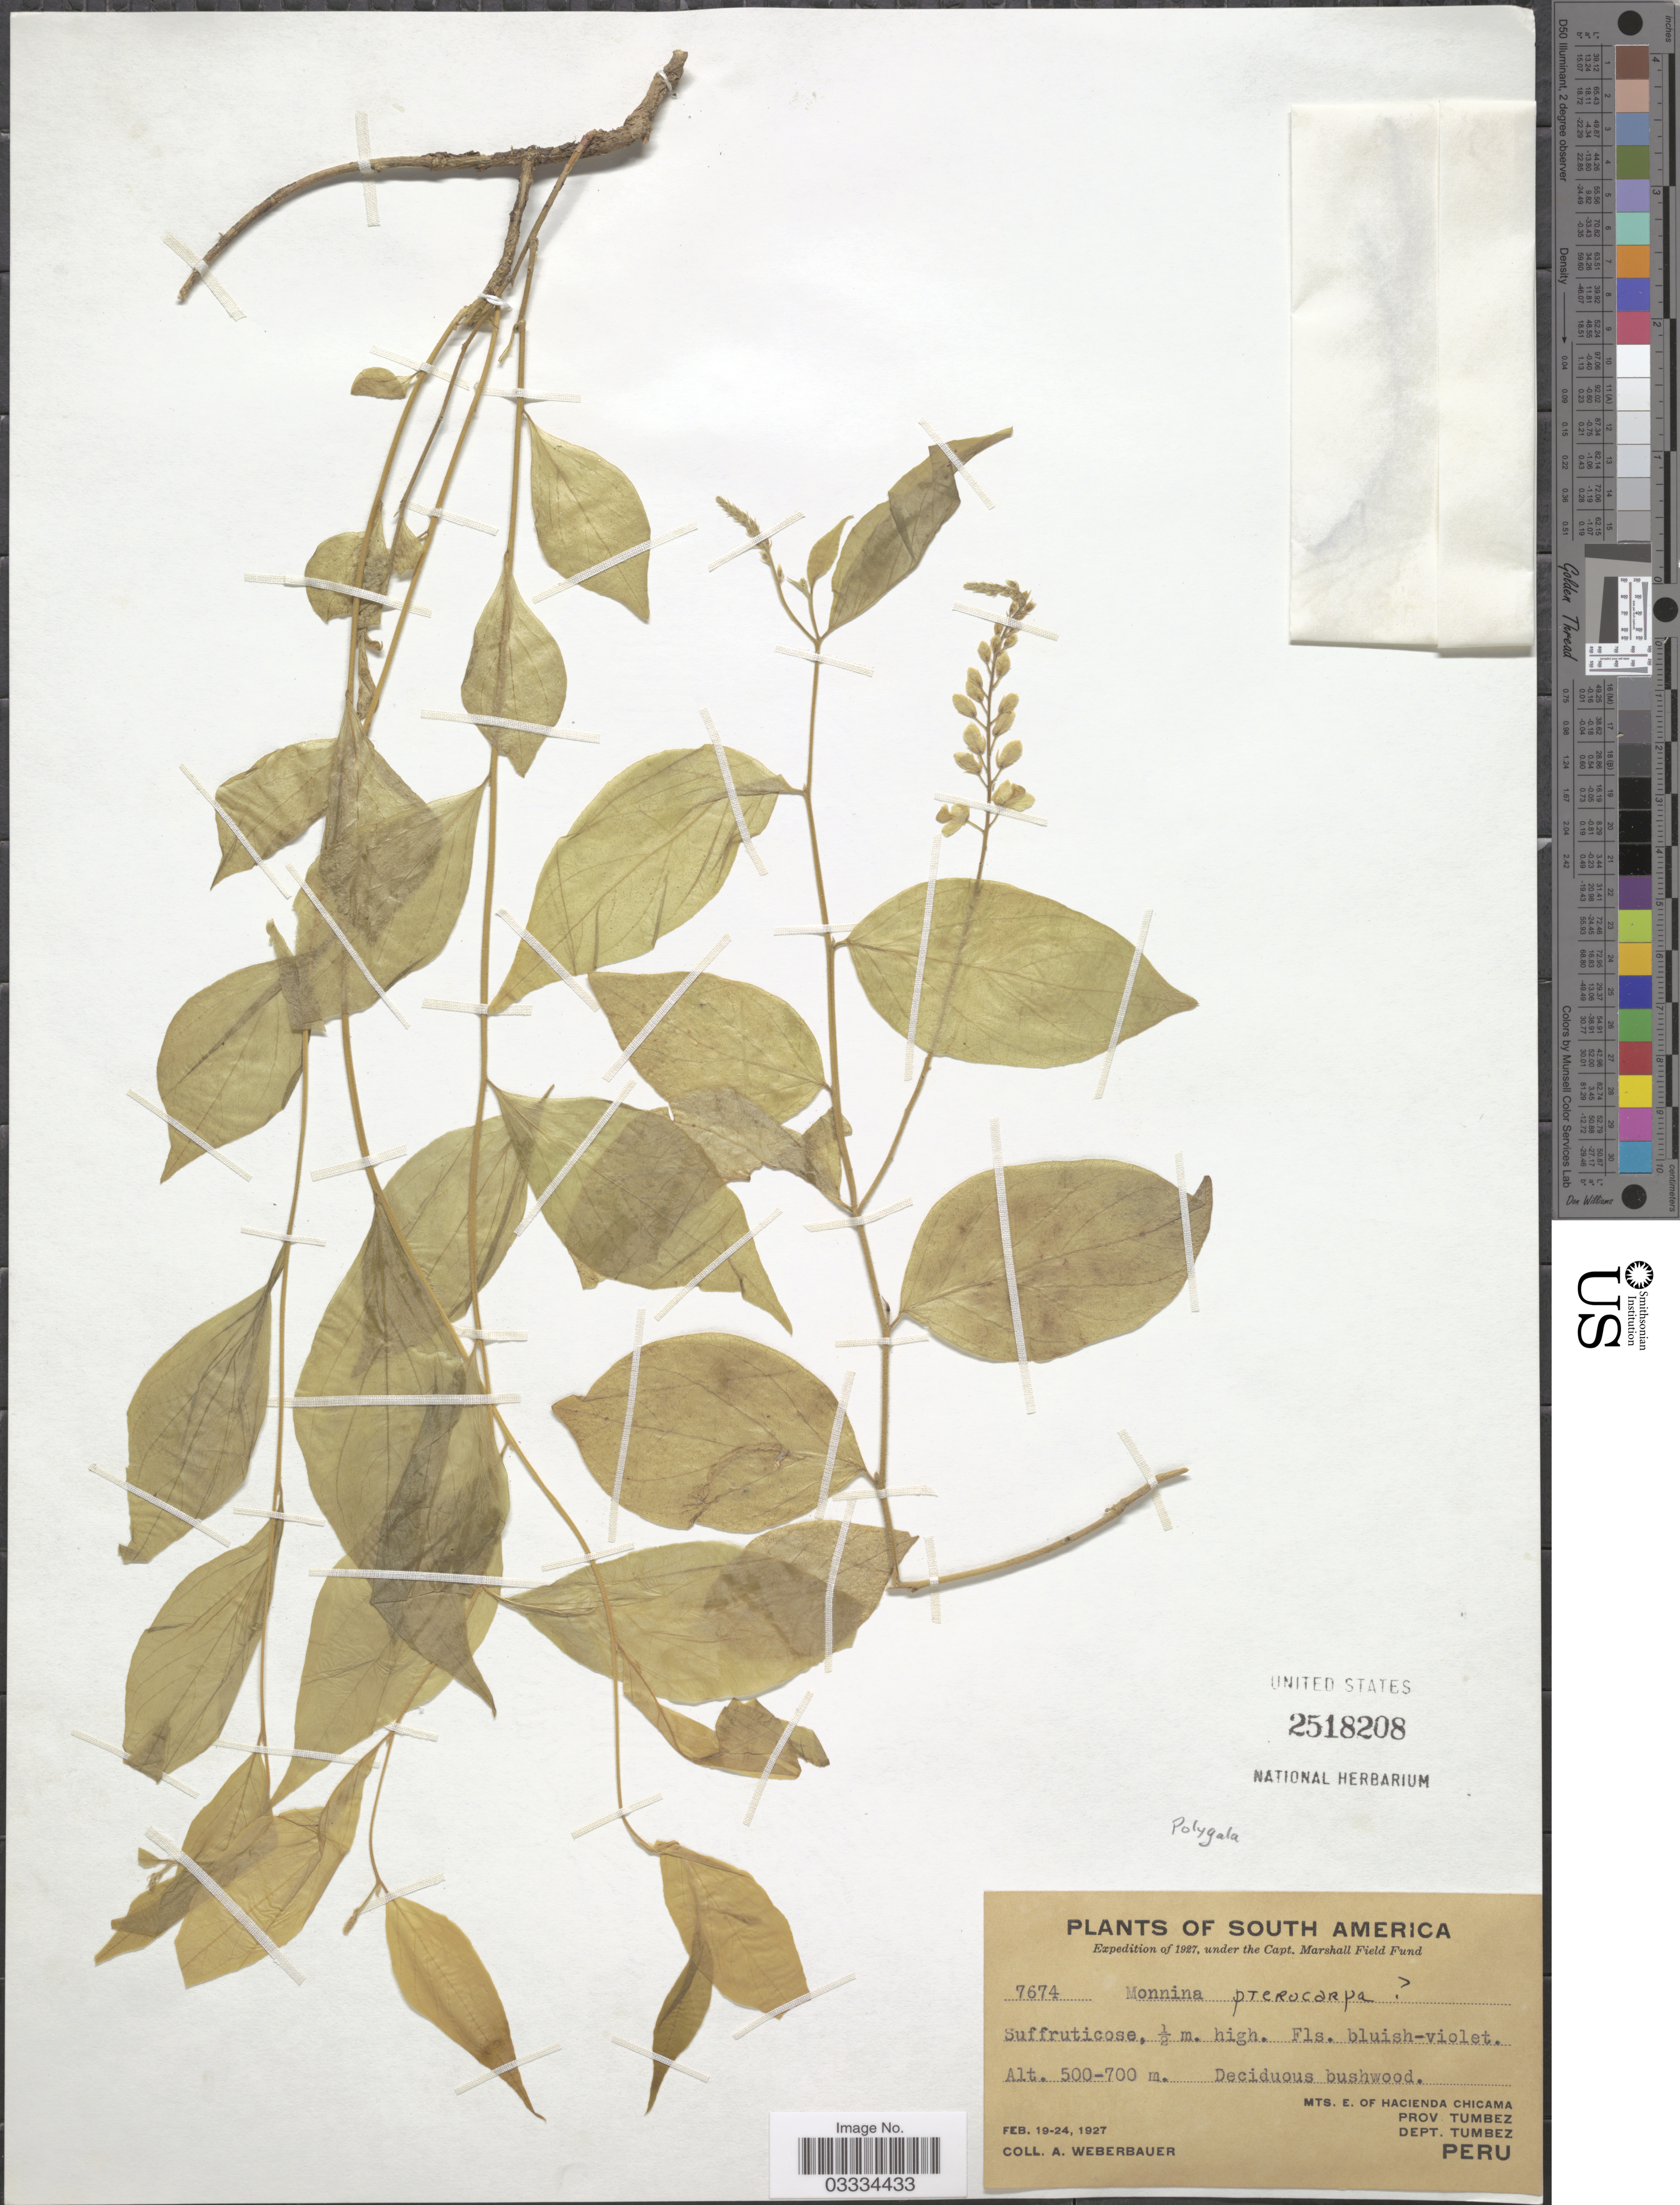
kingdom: Plantae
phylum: Tracheophyta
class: Magnoliopsida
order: Fabales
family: Polygalaceae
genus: Polygala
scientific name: Polygala sp.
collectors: A. Weberbauer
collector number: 7674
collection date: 1927-02-19/1927-02-24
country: Peru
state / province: Tumbes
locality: Mts. E. of Hacienda Chicama. Prov. Tumbez. Dept. Tumbez.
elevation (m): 500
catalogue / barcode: US 2518208